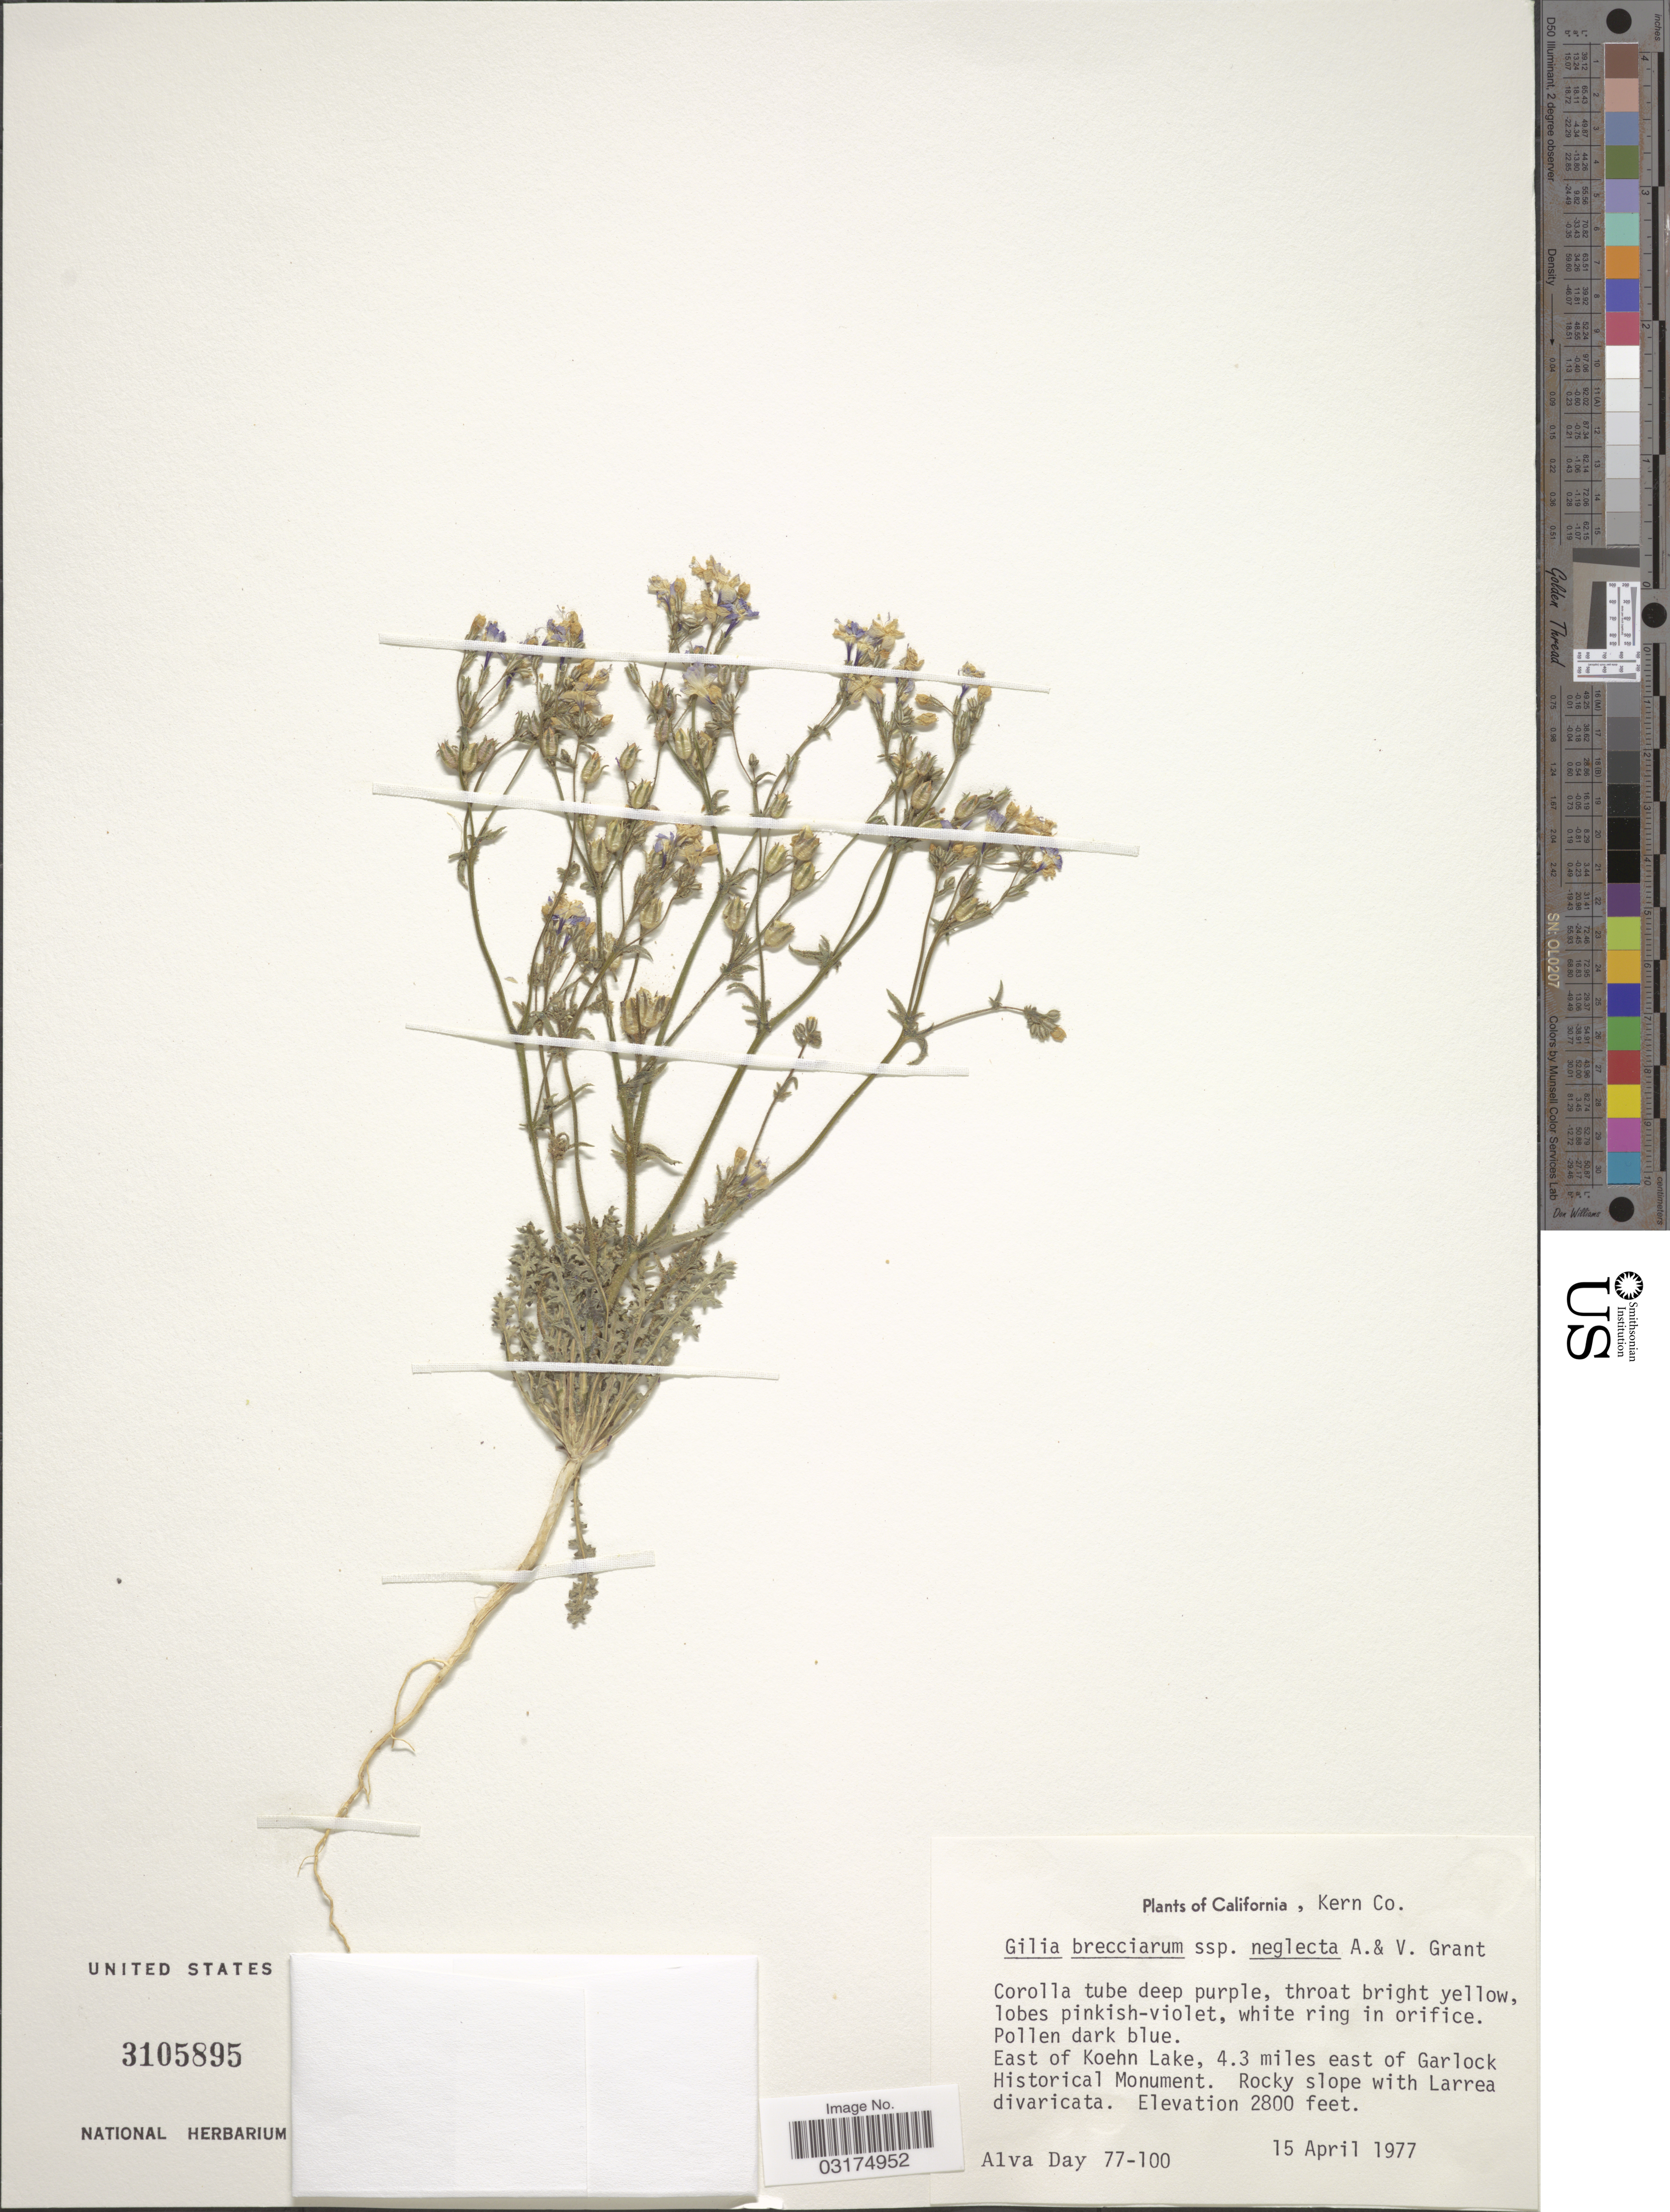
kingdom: Plantae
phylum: Tracheophyta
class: Magnoliopsida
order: Ericales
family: Polemoniaceae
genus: Gilia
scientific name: Gilia sp.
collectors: A. G. Day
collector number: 77-100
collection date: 1977-04-15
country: United States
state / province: California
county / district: Kern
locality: Kern Co. East of Koehn Lake, 4.3 miles east of Garlock Historical Monument.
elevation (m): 853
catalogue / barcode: US 3105895